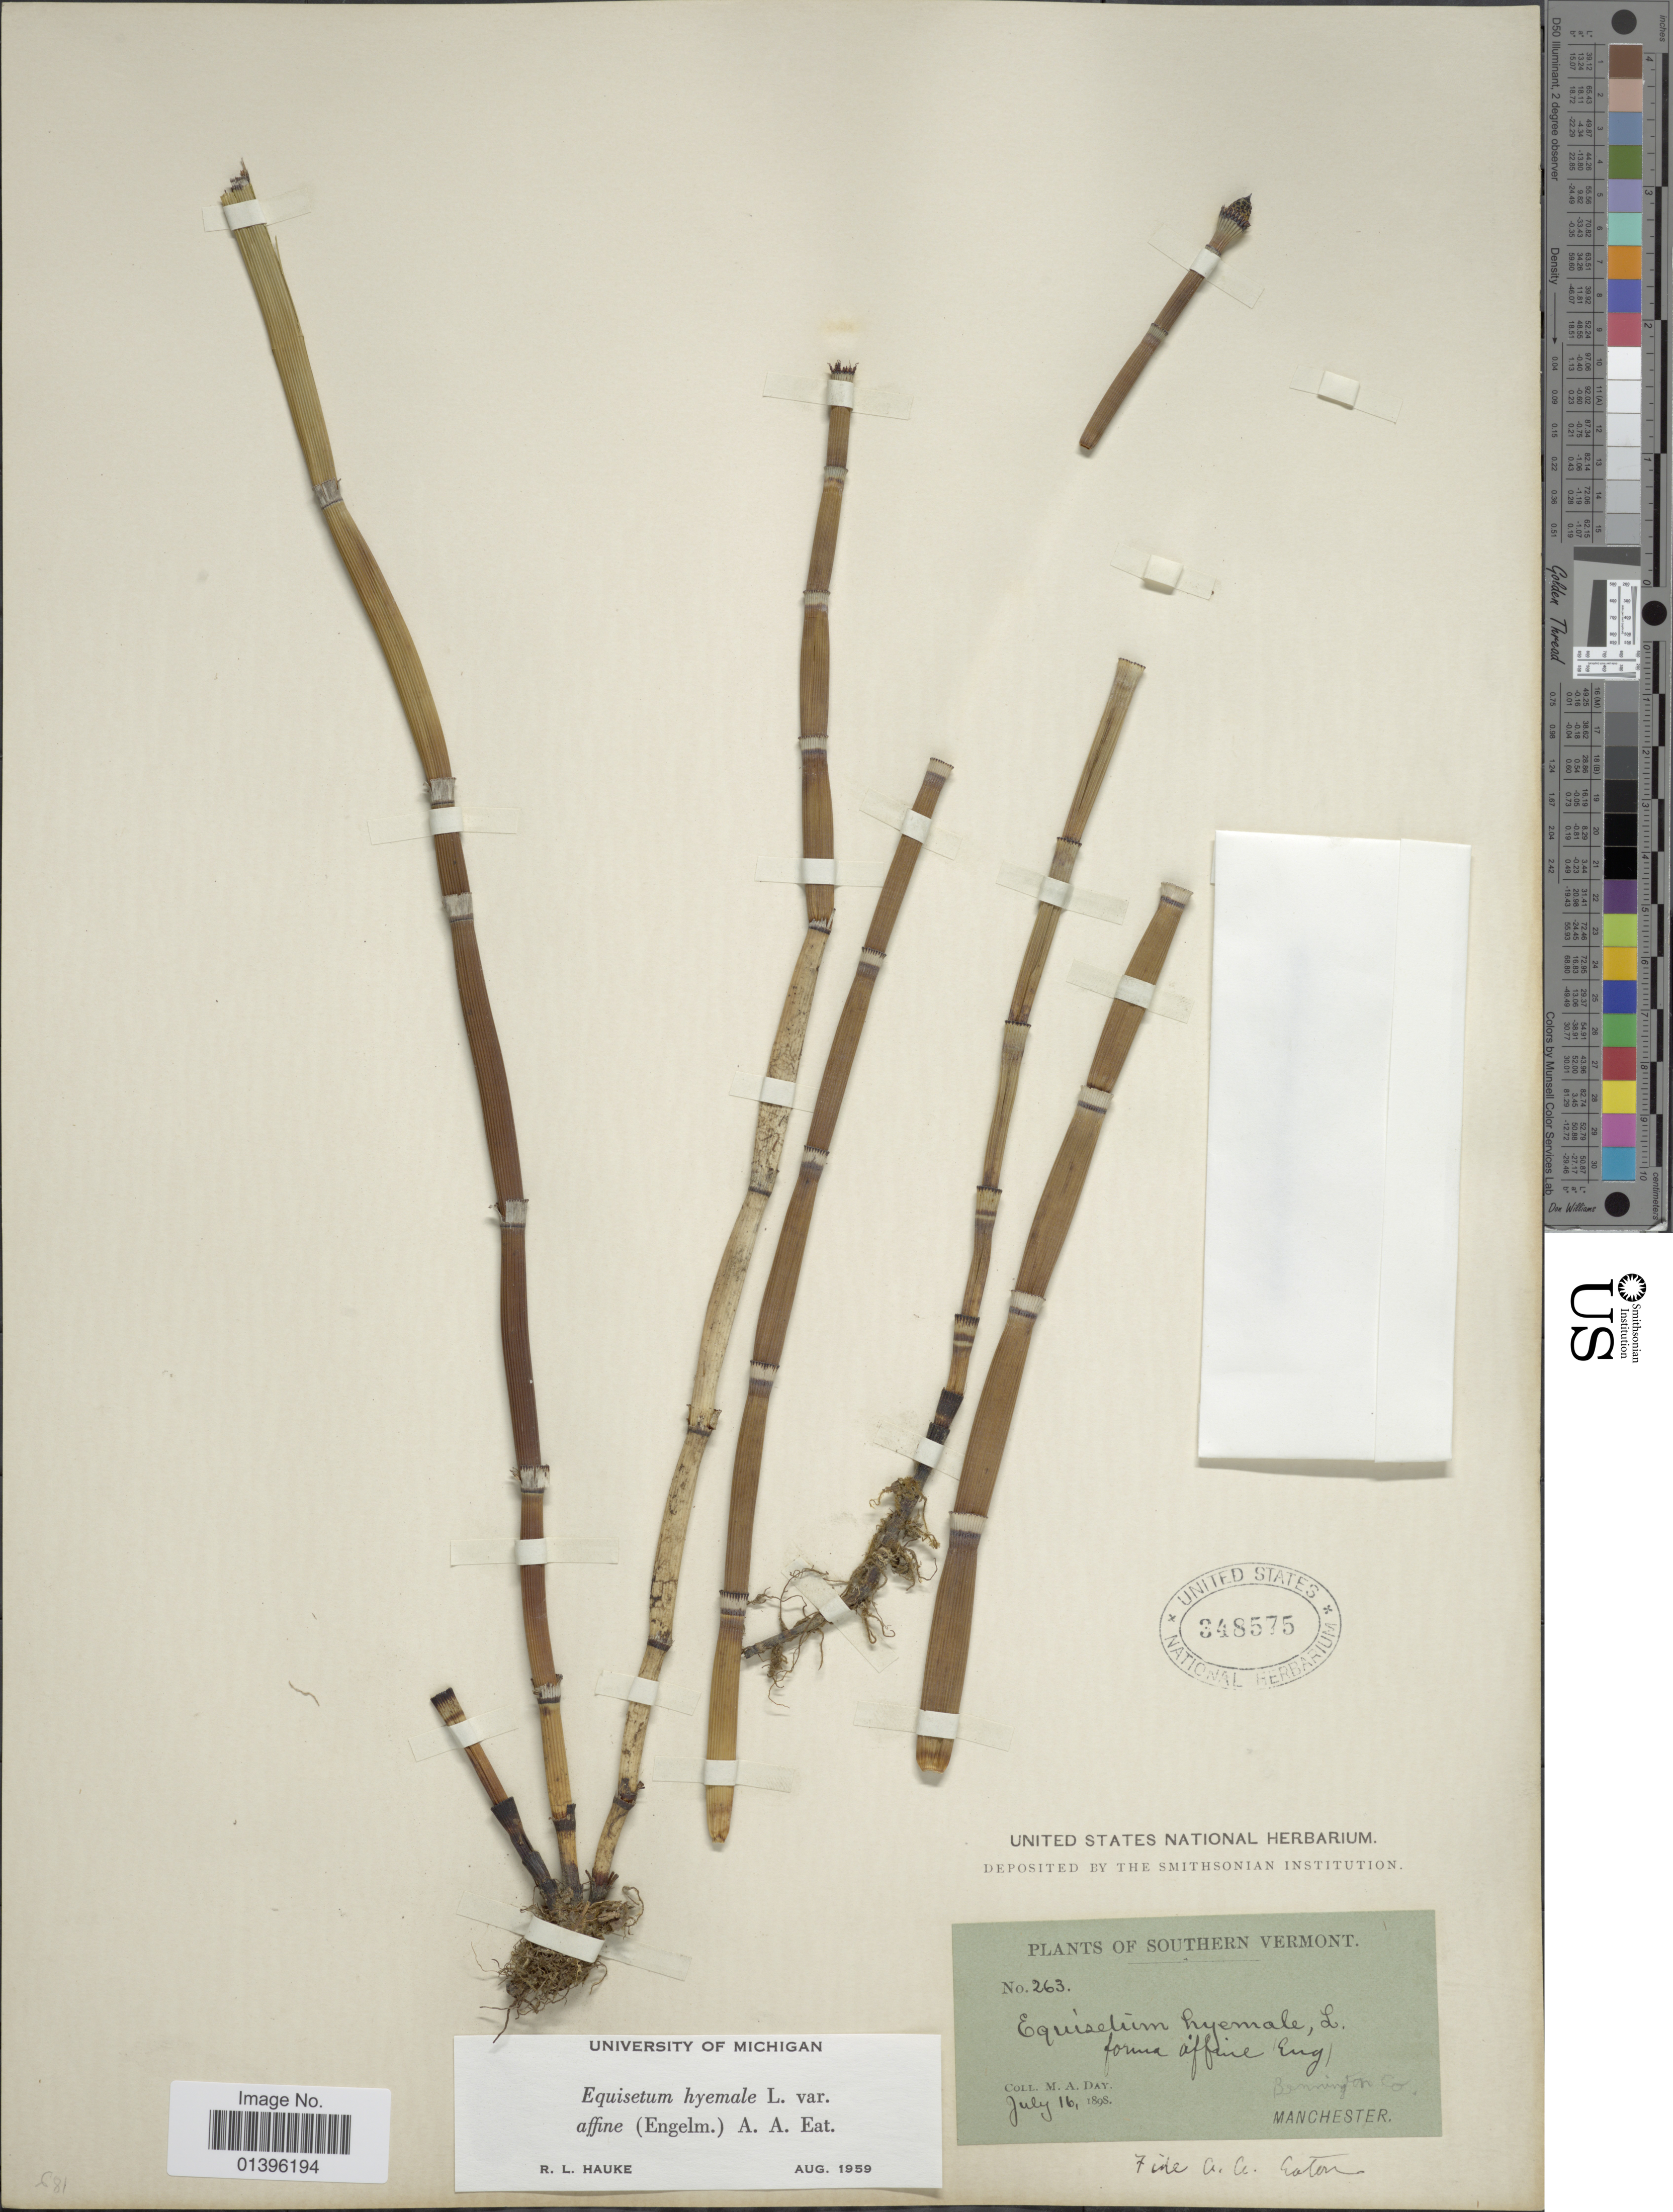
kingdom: Plantae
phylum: Tracheophyta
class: Polypodiopsida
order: Equisetales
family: Equisetaceae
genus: Equisetum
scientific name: Equisetum hyemale var. affine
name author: (Engelm.) A.A. Eaton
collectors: M. Day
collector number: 263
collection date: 1898-07-16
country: United States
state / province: Vermont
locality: Southern Vermont. Bennington Co. Manchester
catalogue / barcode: US 348575